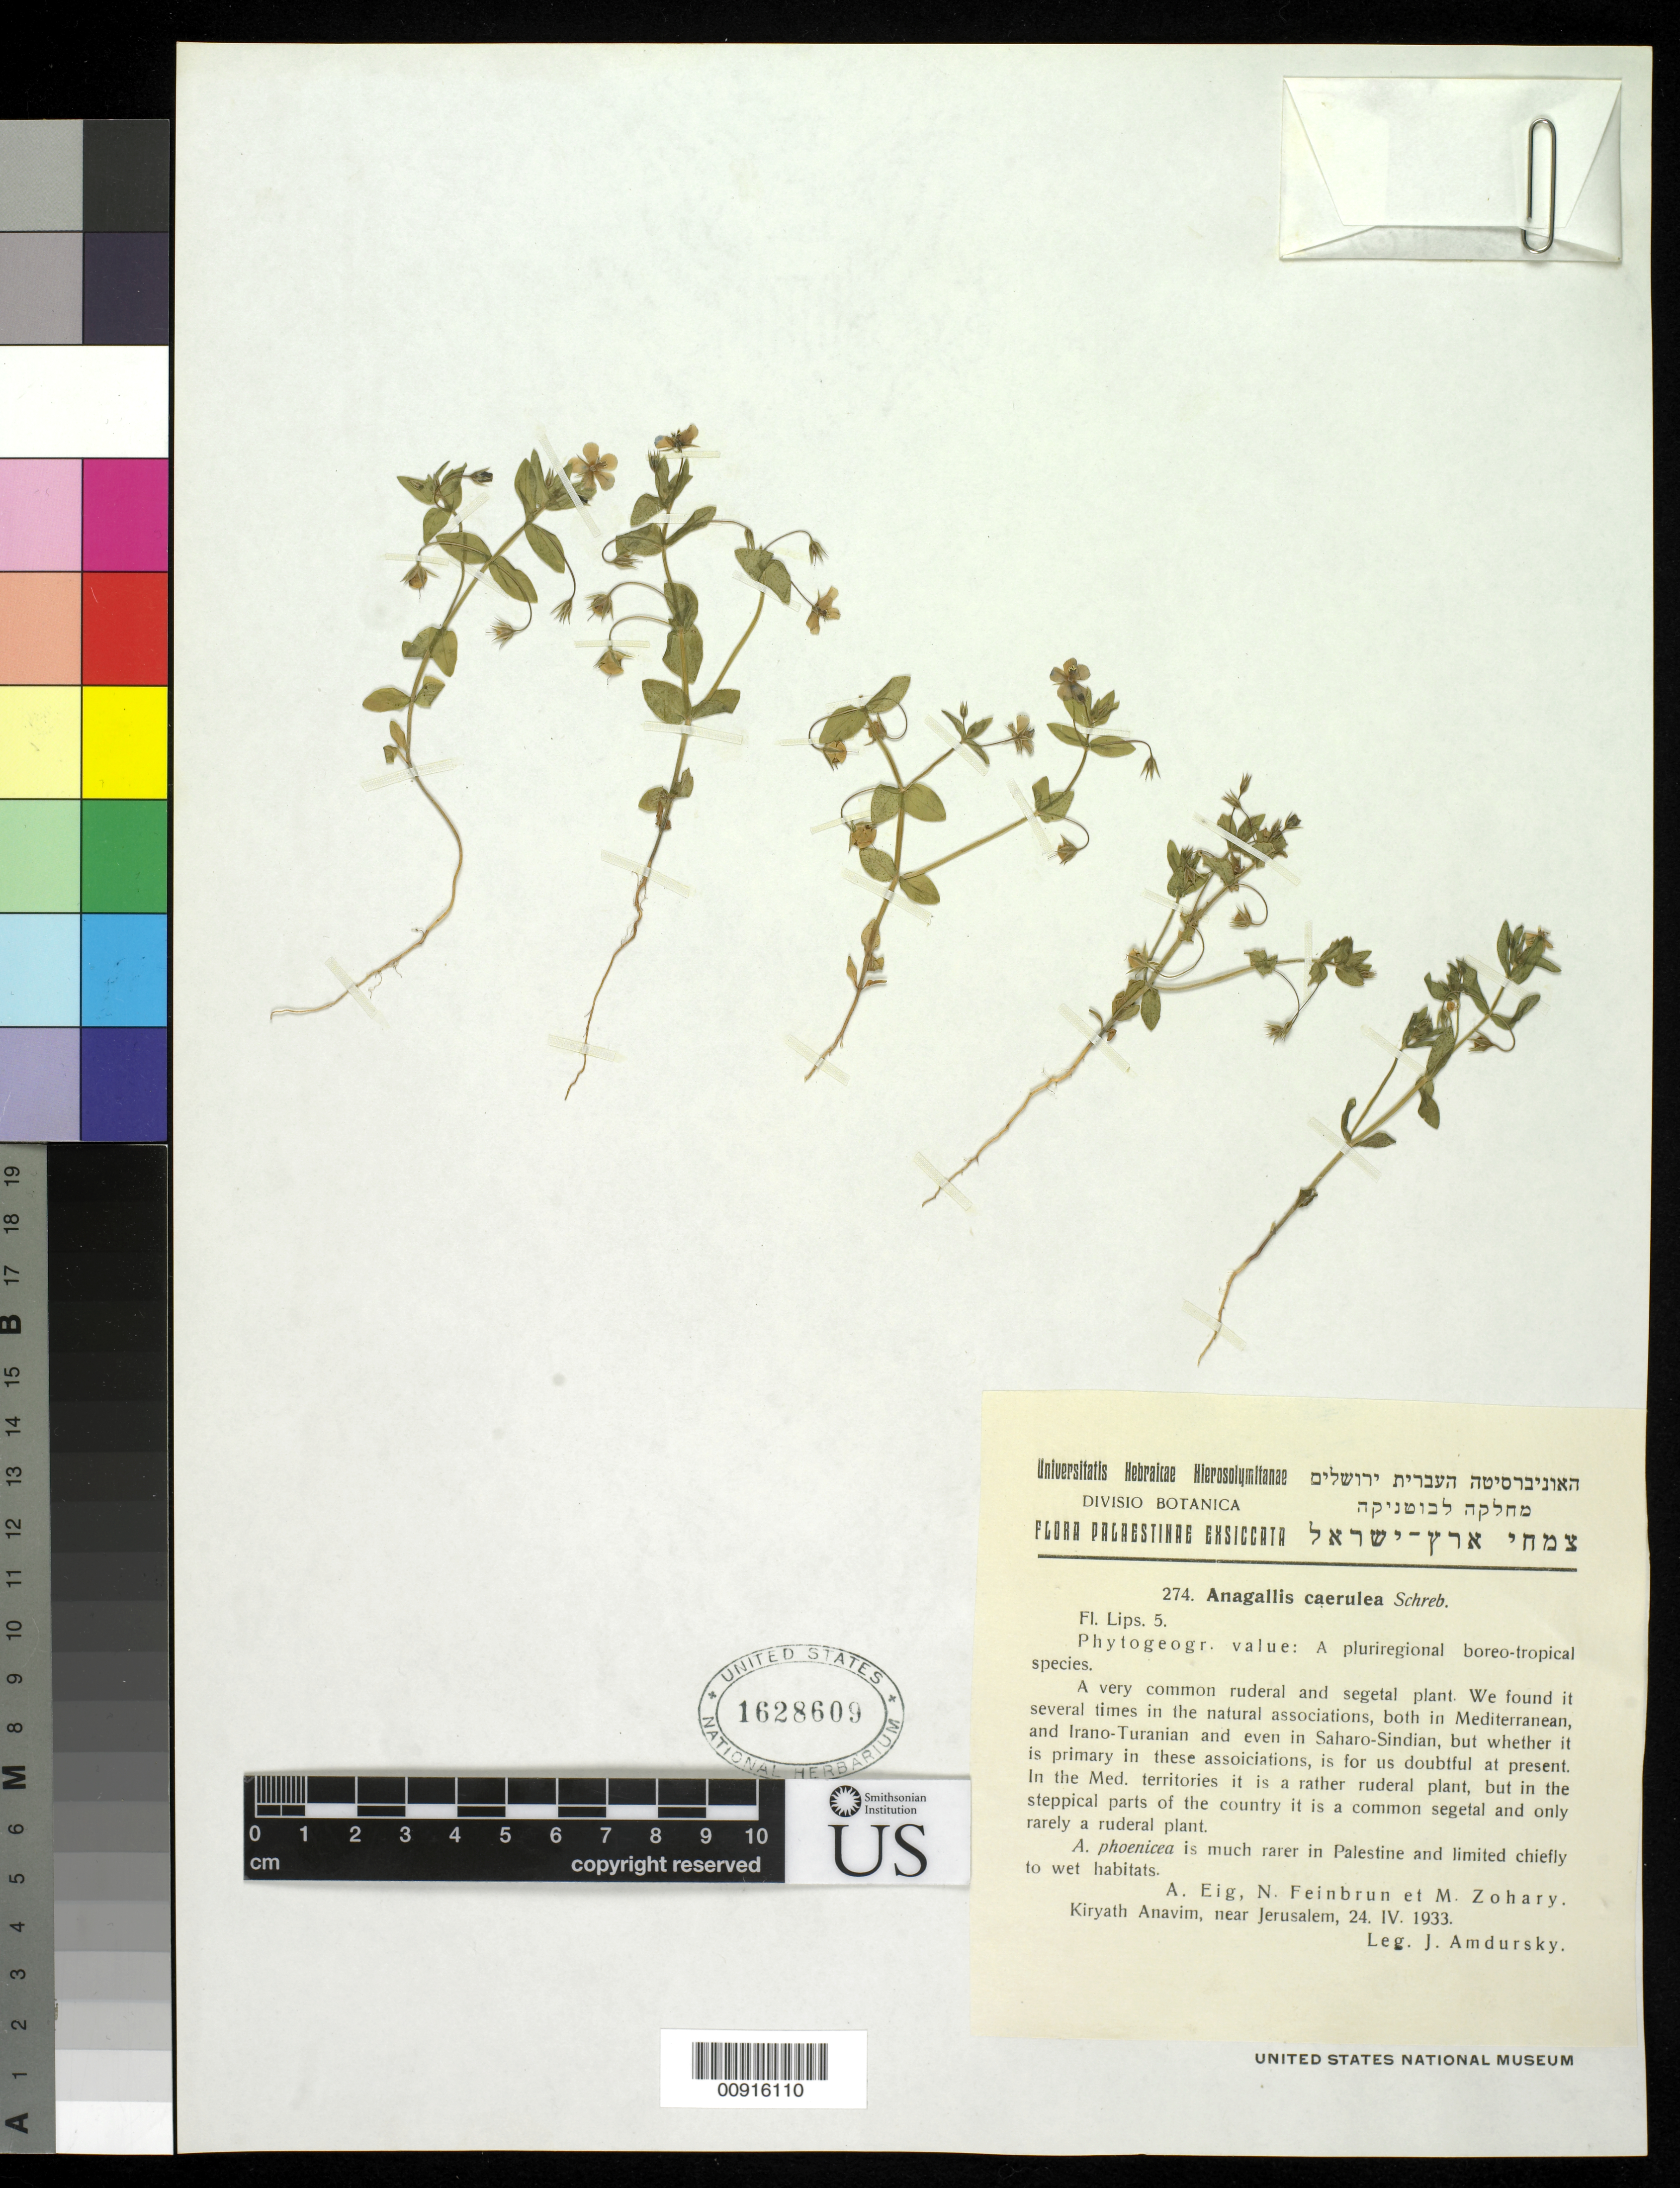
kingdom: Plantae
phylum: Tracheophyta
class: Magnoliopsida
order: Ericales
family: Primulaceae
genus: Anagallis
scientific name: Anagallis caerulea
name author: L.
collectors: I. Amdursky, N. Feinbrun, M. Zohary & A. Eig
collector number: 274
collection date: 1933-04-24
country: Israel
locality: Kiryath Anavim, near Jerusalem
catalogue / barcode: US 1628609